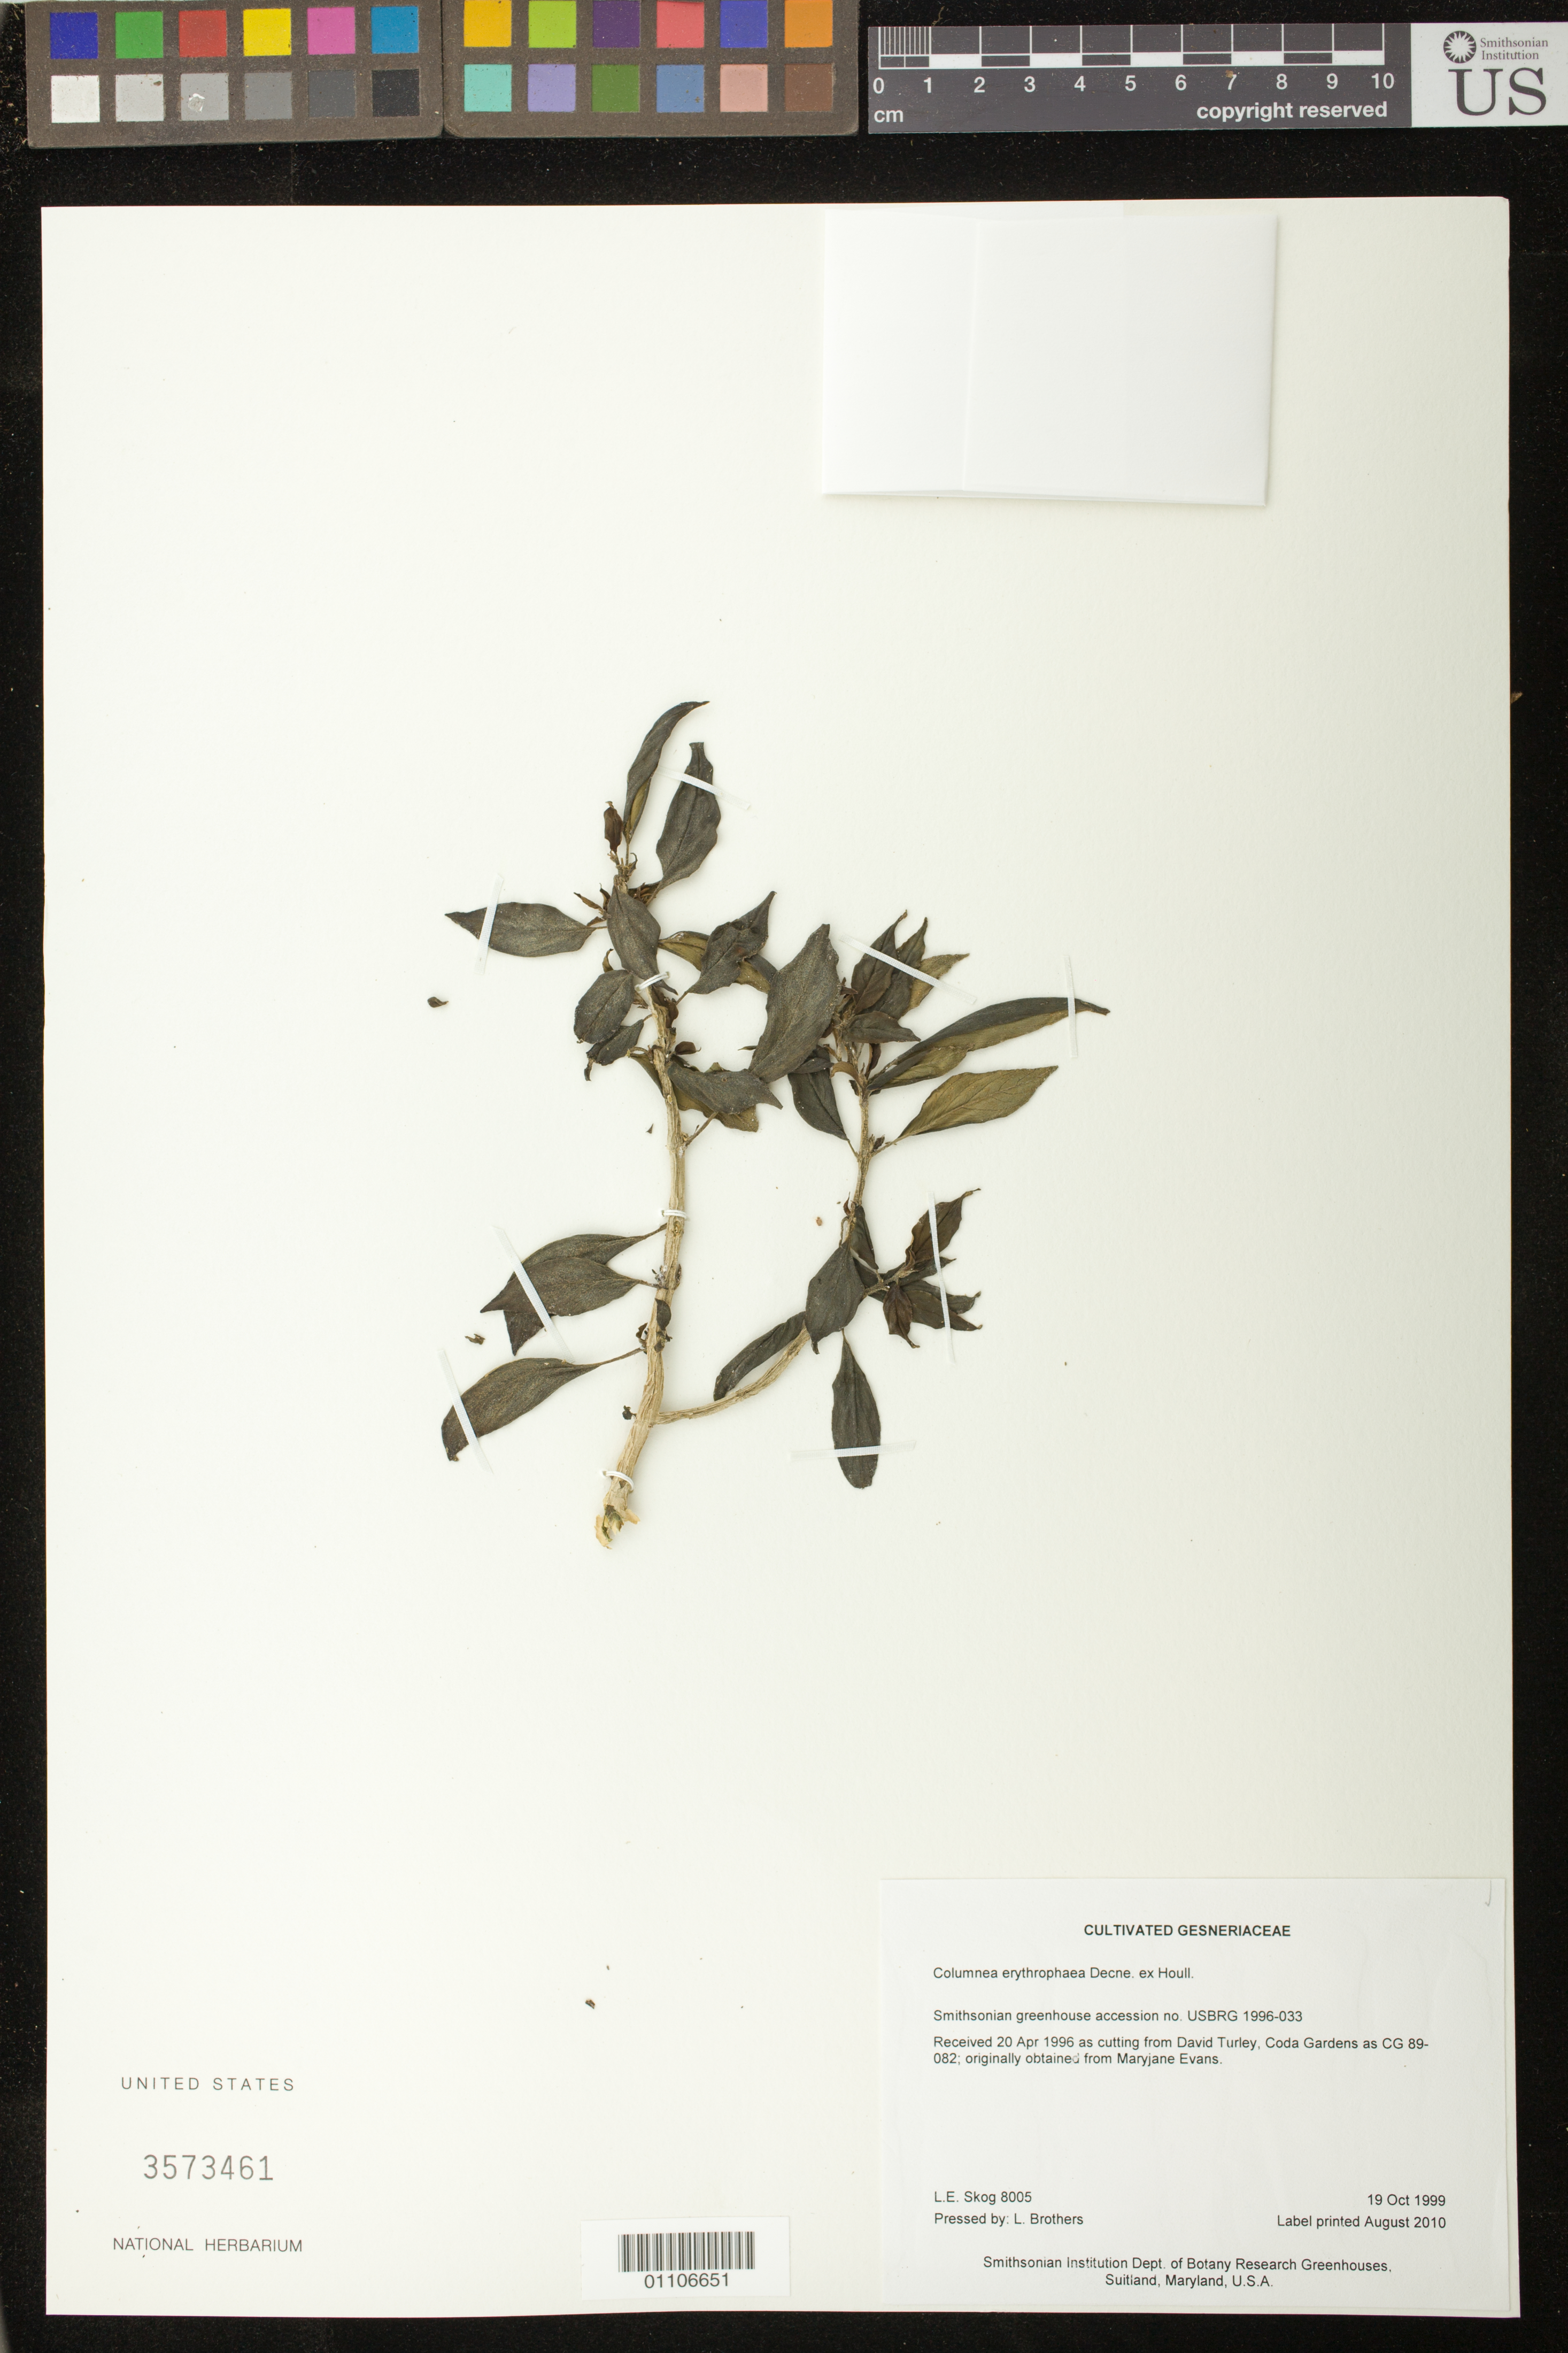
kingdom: Plantae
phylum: Tracheophyta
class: Magnoliopsida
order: Lamiales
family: Gesneriaceae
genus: Columnea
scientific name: Columnea erythrophaea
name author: Decne. ex Houllet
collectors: L. E. Skog & L. Brothers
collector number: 8005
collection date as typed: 19 Oct 1999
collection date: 1999-10-19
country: United States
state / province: Maryland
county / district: Prince George's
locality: Smithsonian Institution Dept. of Botany Research Greenhouses, Suitland, Maryland, U.S.A.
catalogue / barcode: US 3573461